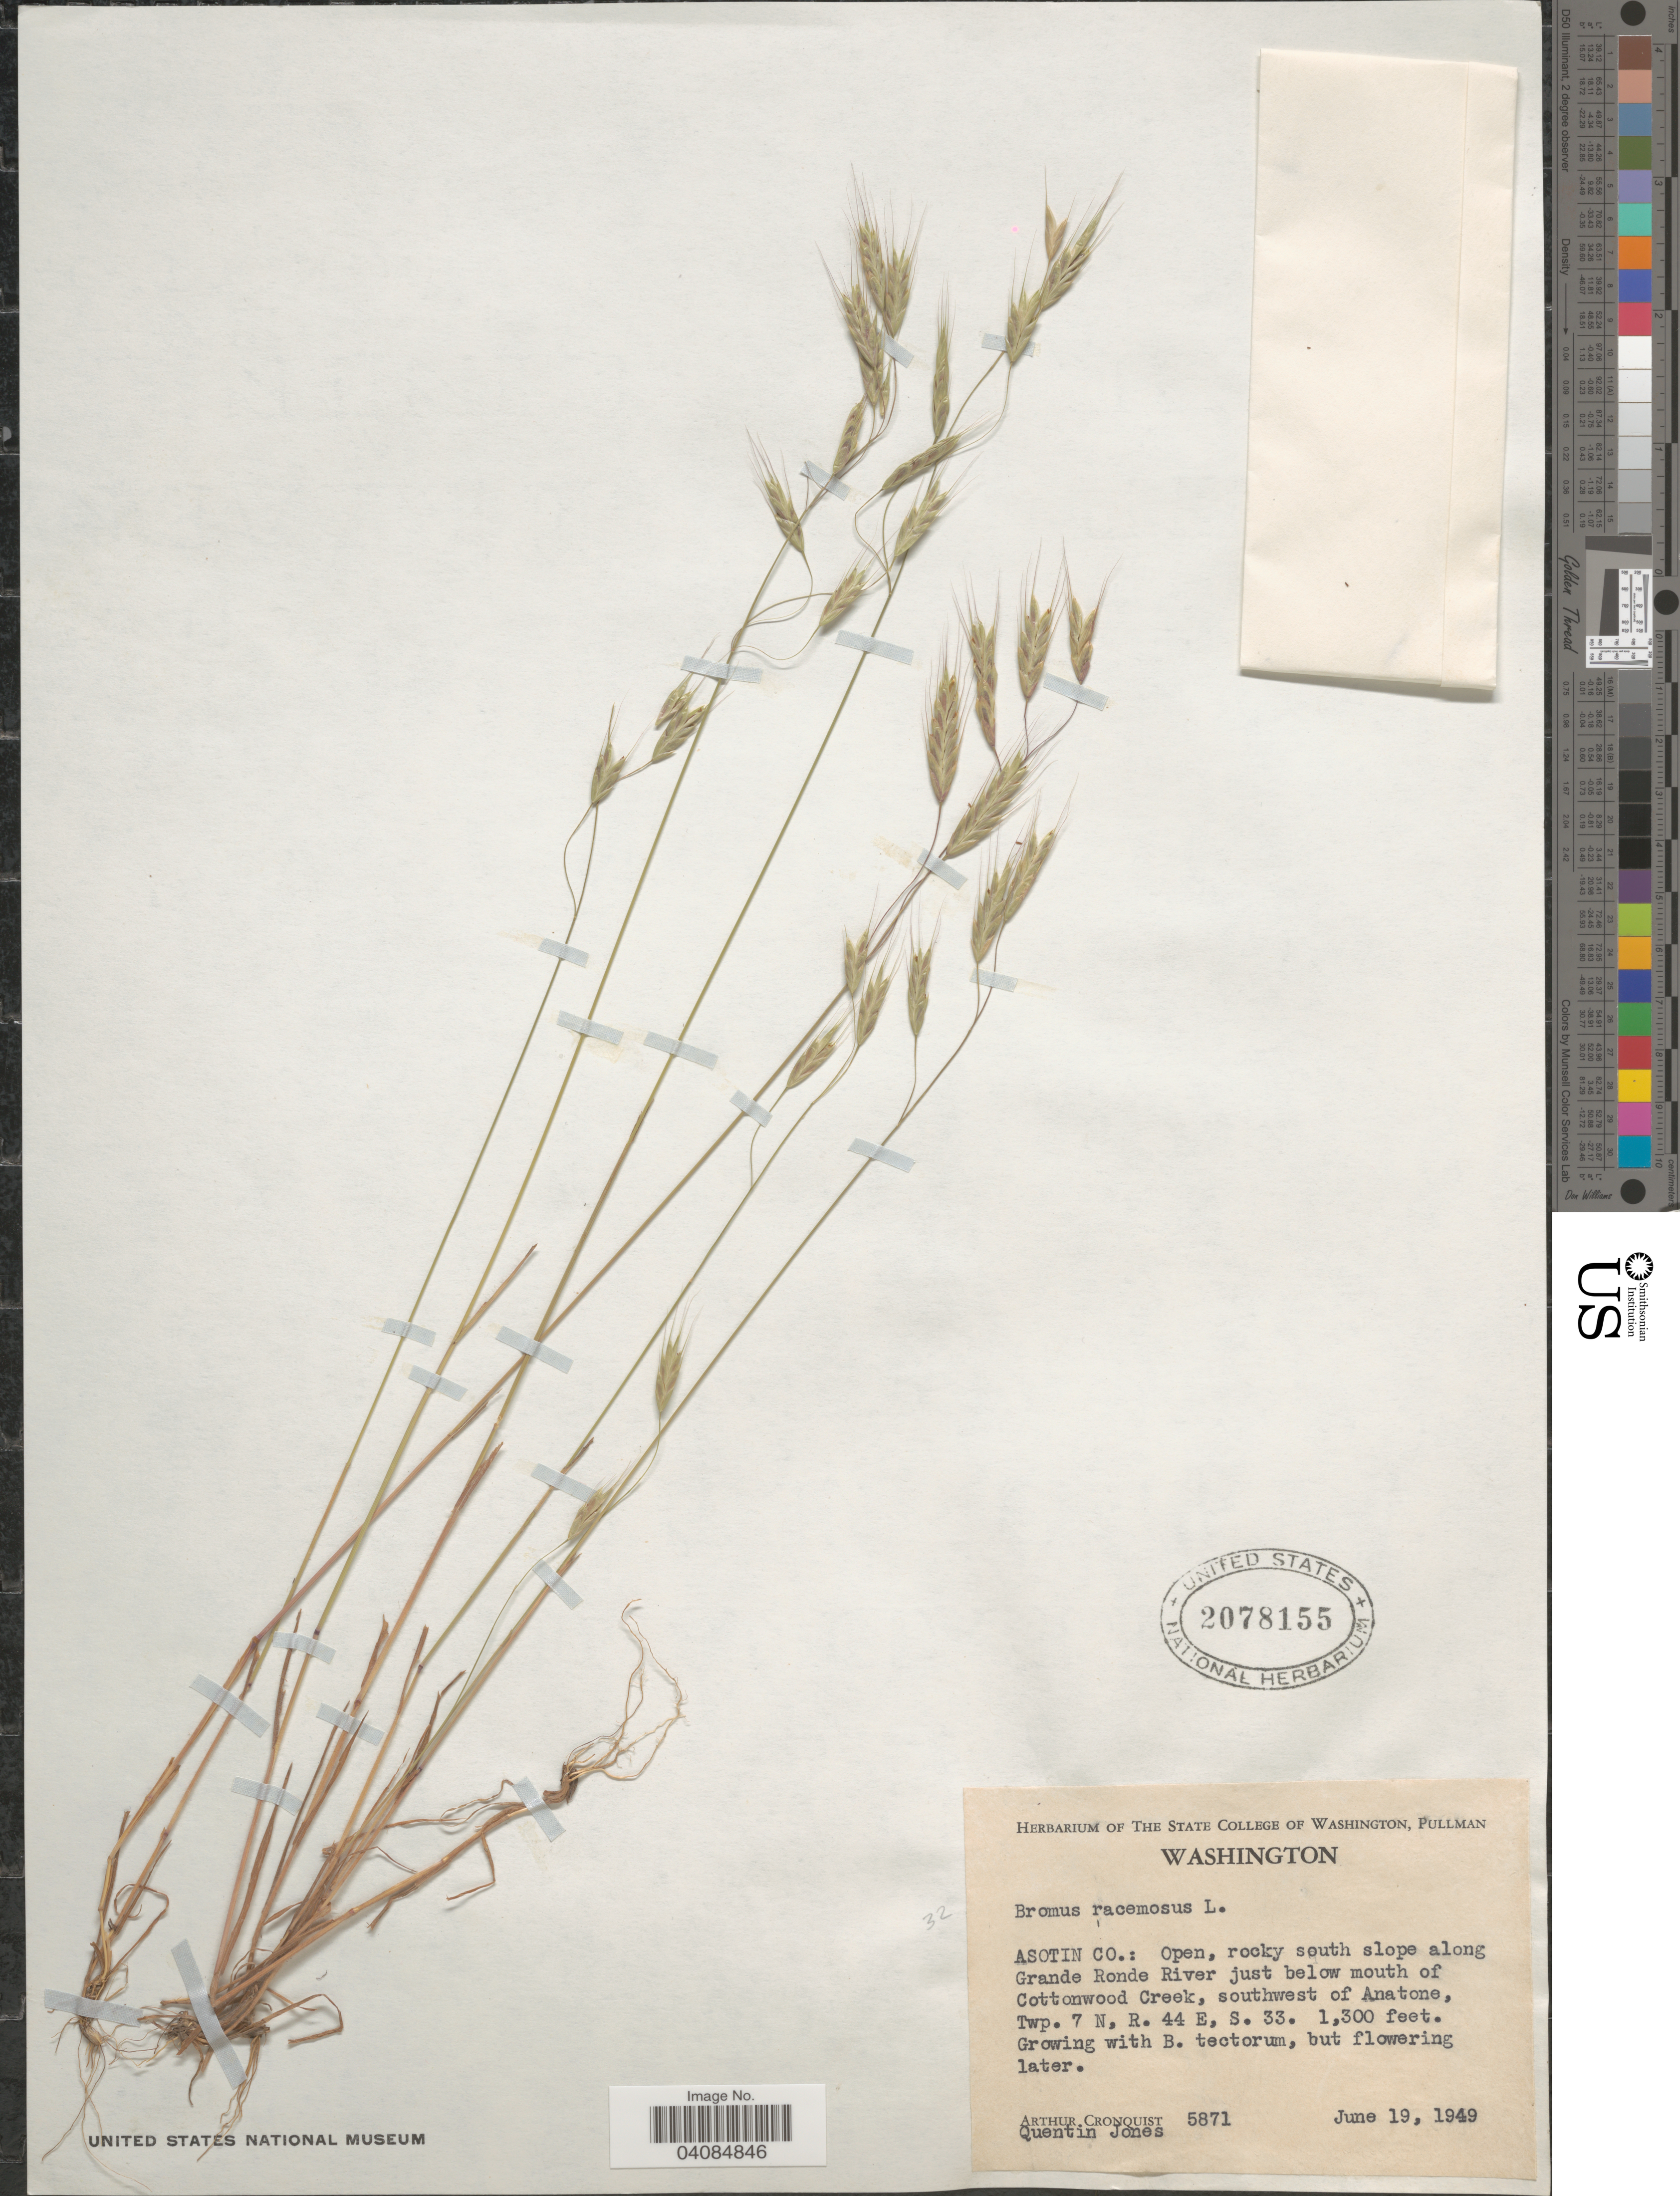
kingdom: Plantae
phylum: Tracheophyta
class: Liliopsida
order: Poales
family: Poaceae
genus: Bromus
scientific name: Bromus racemosus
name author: L.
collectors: A. J. Cronquist & Q. Jones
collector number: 5871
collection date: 1949-06-19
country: United States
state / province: Washington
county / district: Asotin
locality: Asotin Co.: Open, rocky south slope along Grande Ronde River just below mouth of Cottonwood Creek, southwest of Anatone, Twp. 7 N, R. 44 E, S. 33.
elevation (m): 396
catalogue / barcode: US 2078155